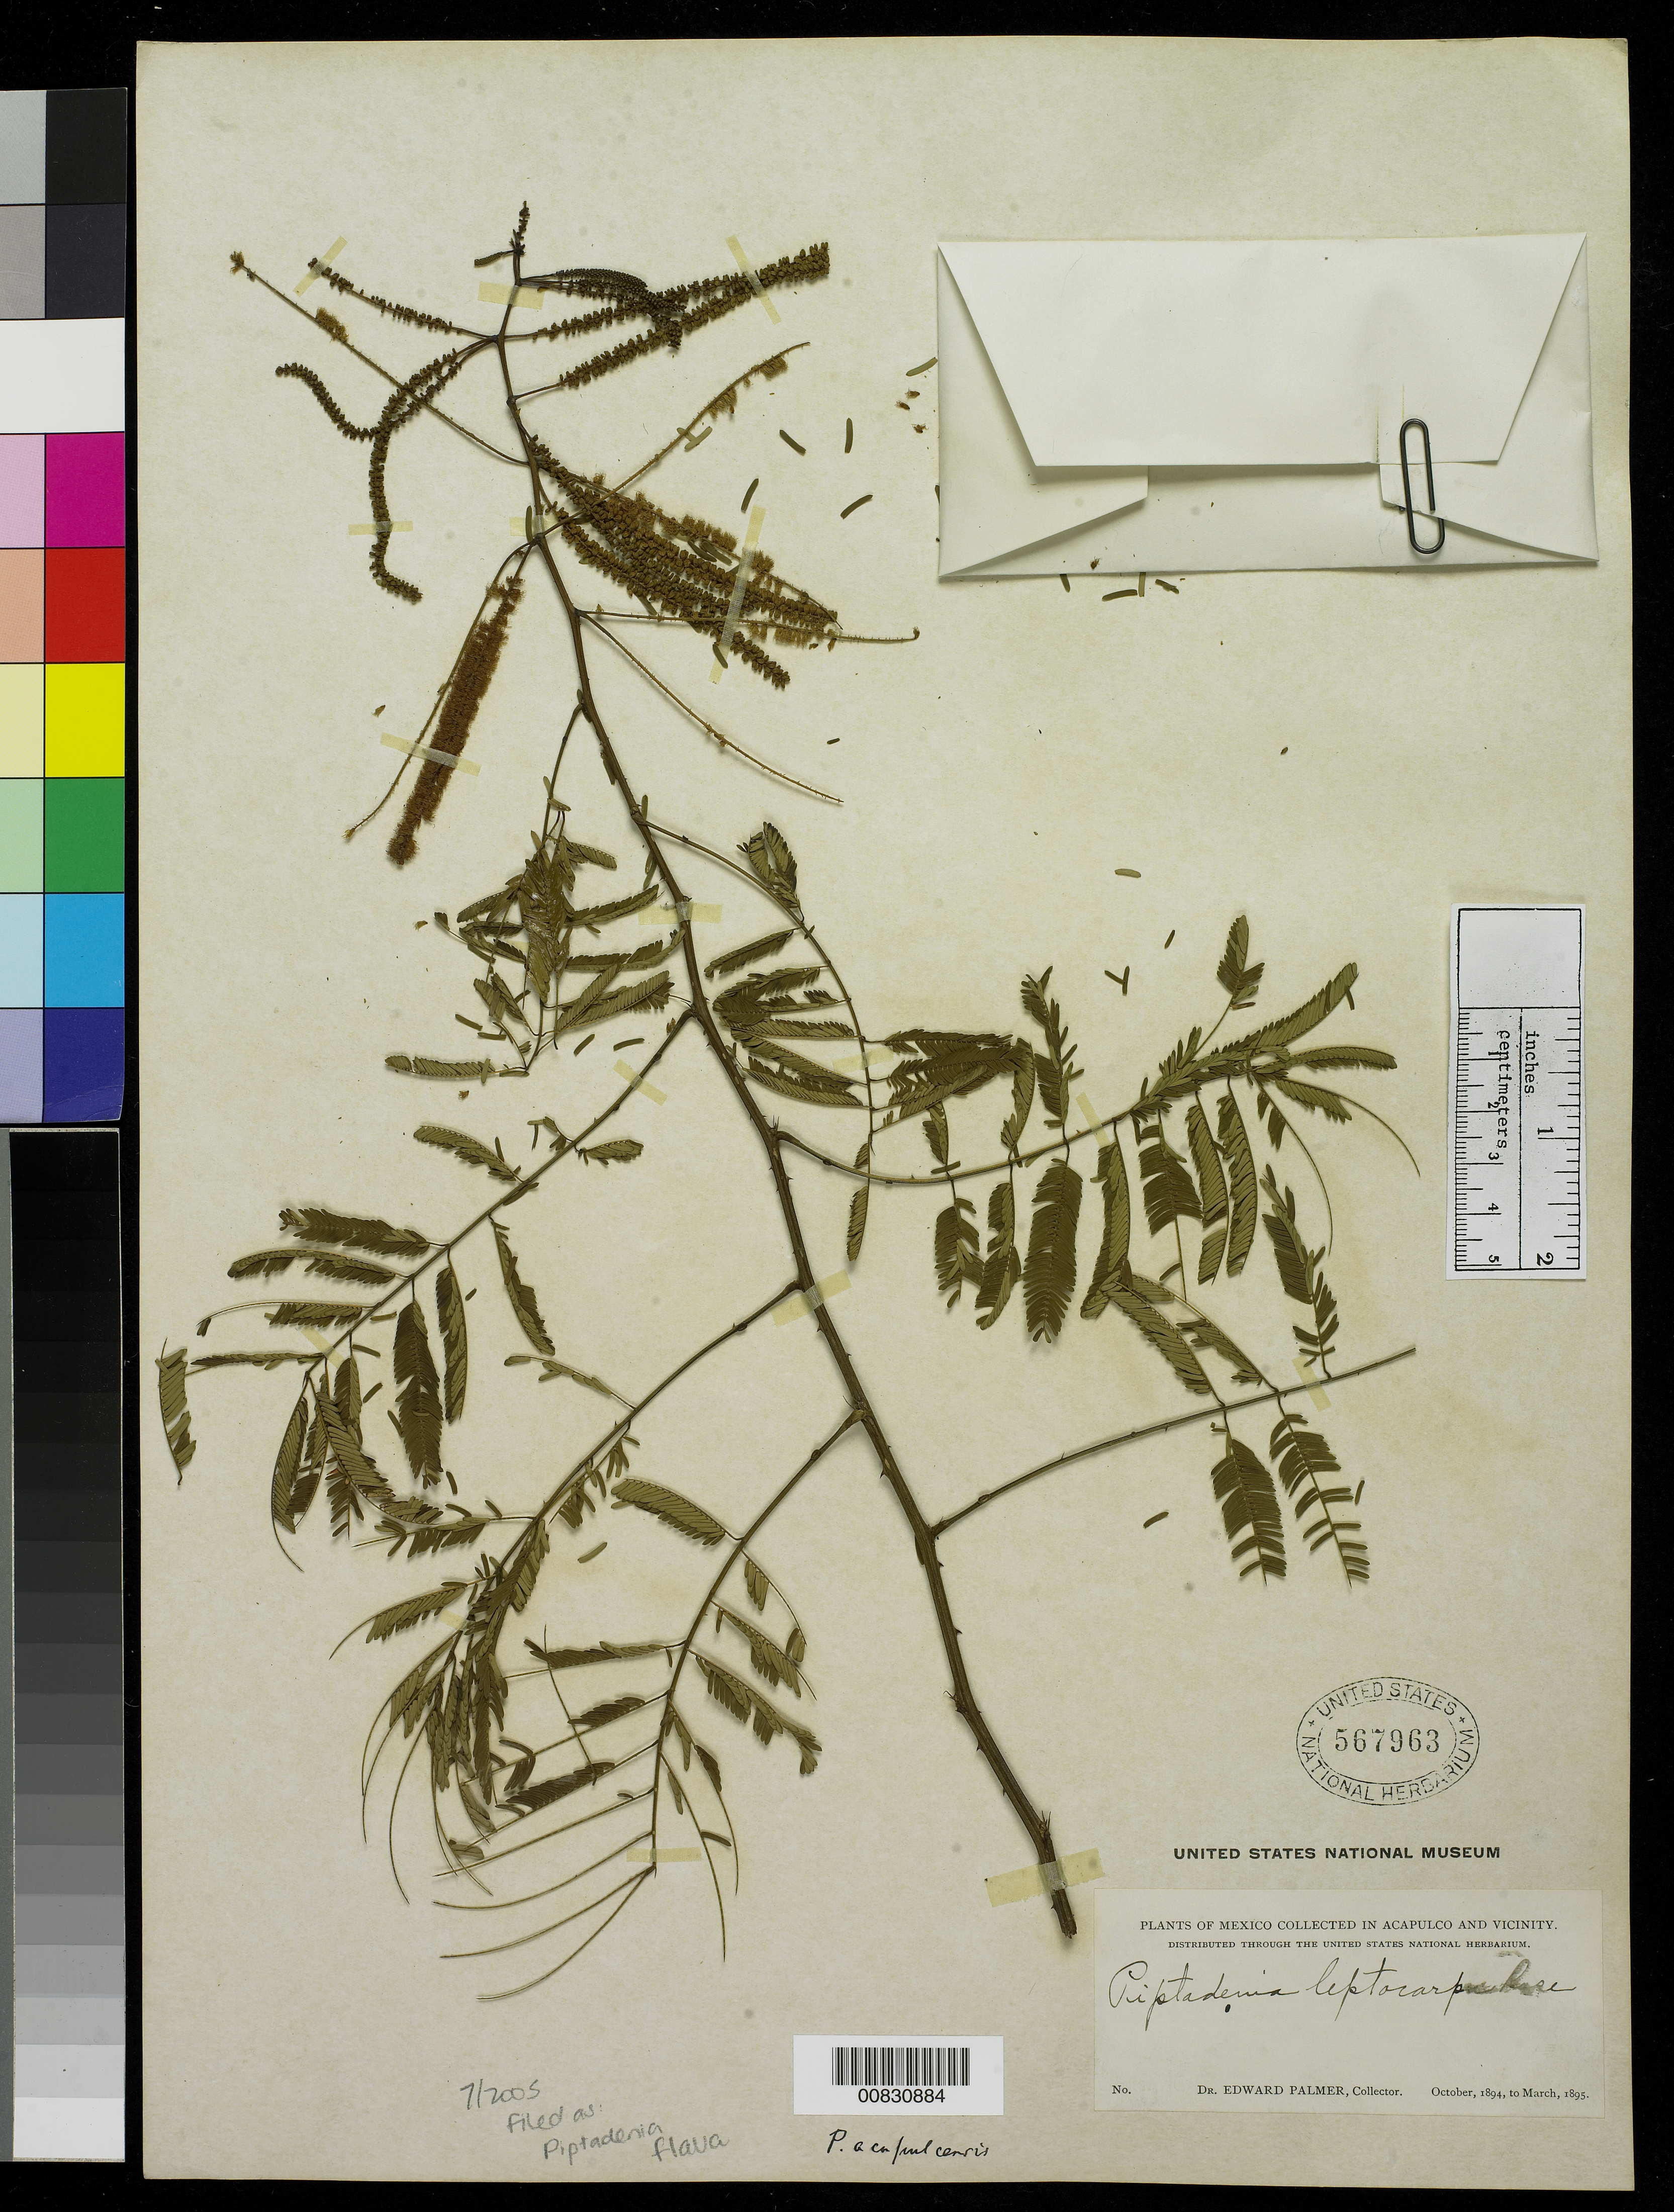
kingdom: Plantae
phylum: Tracheophyta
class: Magnoliopsida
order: Fabales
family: Fabaceae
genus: Piptadenia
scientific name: Piptadenia flava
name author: (DC.) Benth.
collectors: E. Palmer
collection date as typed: Oct 1894 to -- Mar 1895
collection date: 1894-10/1895-03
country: Mexico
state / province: Guerrero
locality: Acapulco, Guerrero and vicinity.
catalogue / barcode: US 567963